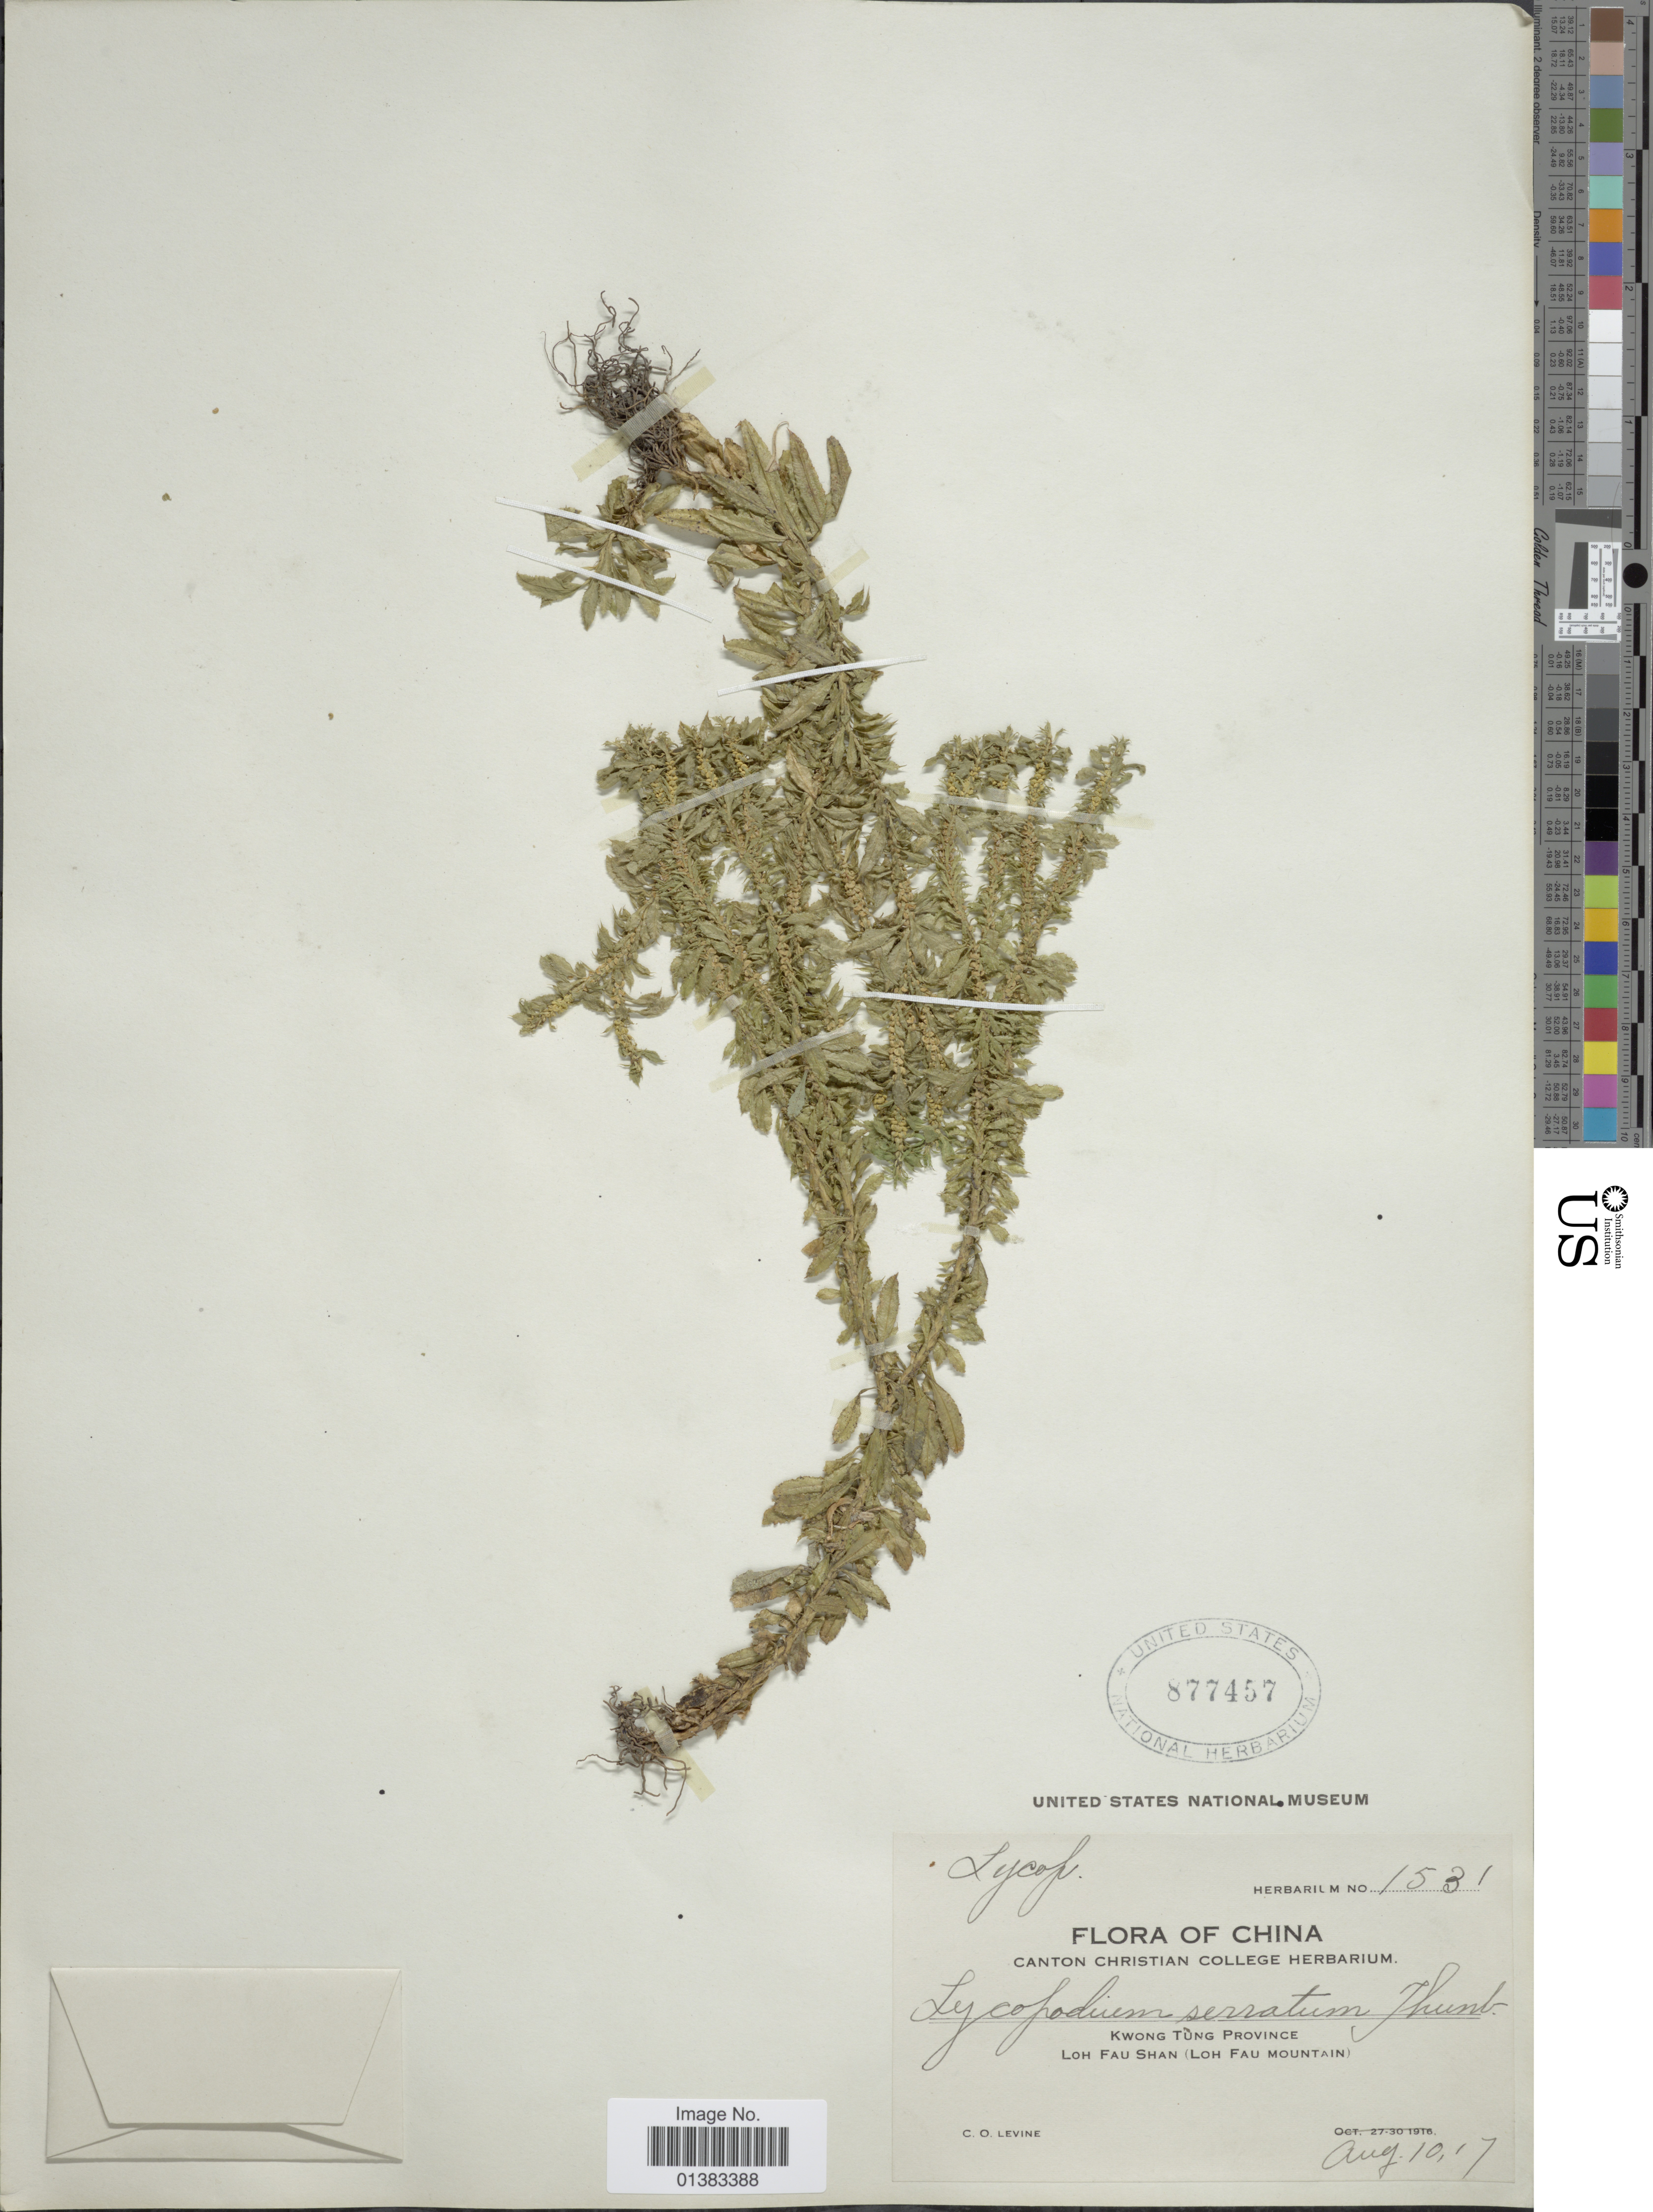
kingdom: Plantae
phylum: Tracheophyta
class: Lycopodiopsida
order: Lycopodiales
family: Lycopodiaceae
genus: Huperzia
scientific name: Huperzia serrata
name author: (Thunb.) Trevis.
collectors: C. O. Levine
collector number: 1531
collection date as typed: Transcribed d/m/y: 10/8/17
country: China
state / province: Guangdong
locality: Kwong Tung Province, Loh Fau Shan (Loh Fau Mountain)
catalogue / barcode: US 877457